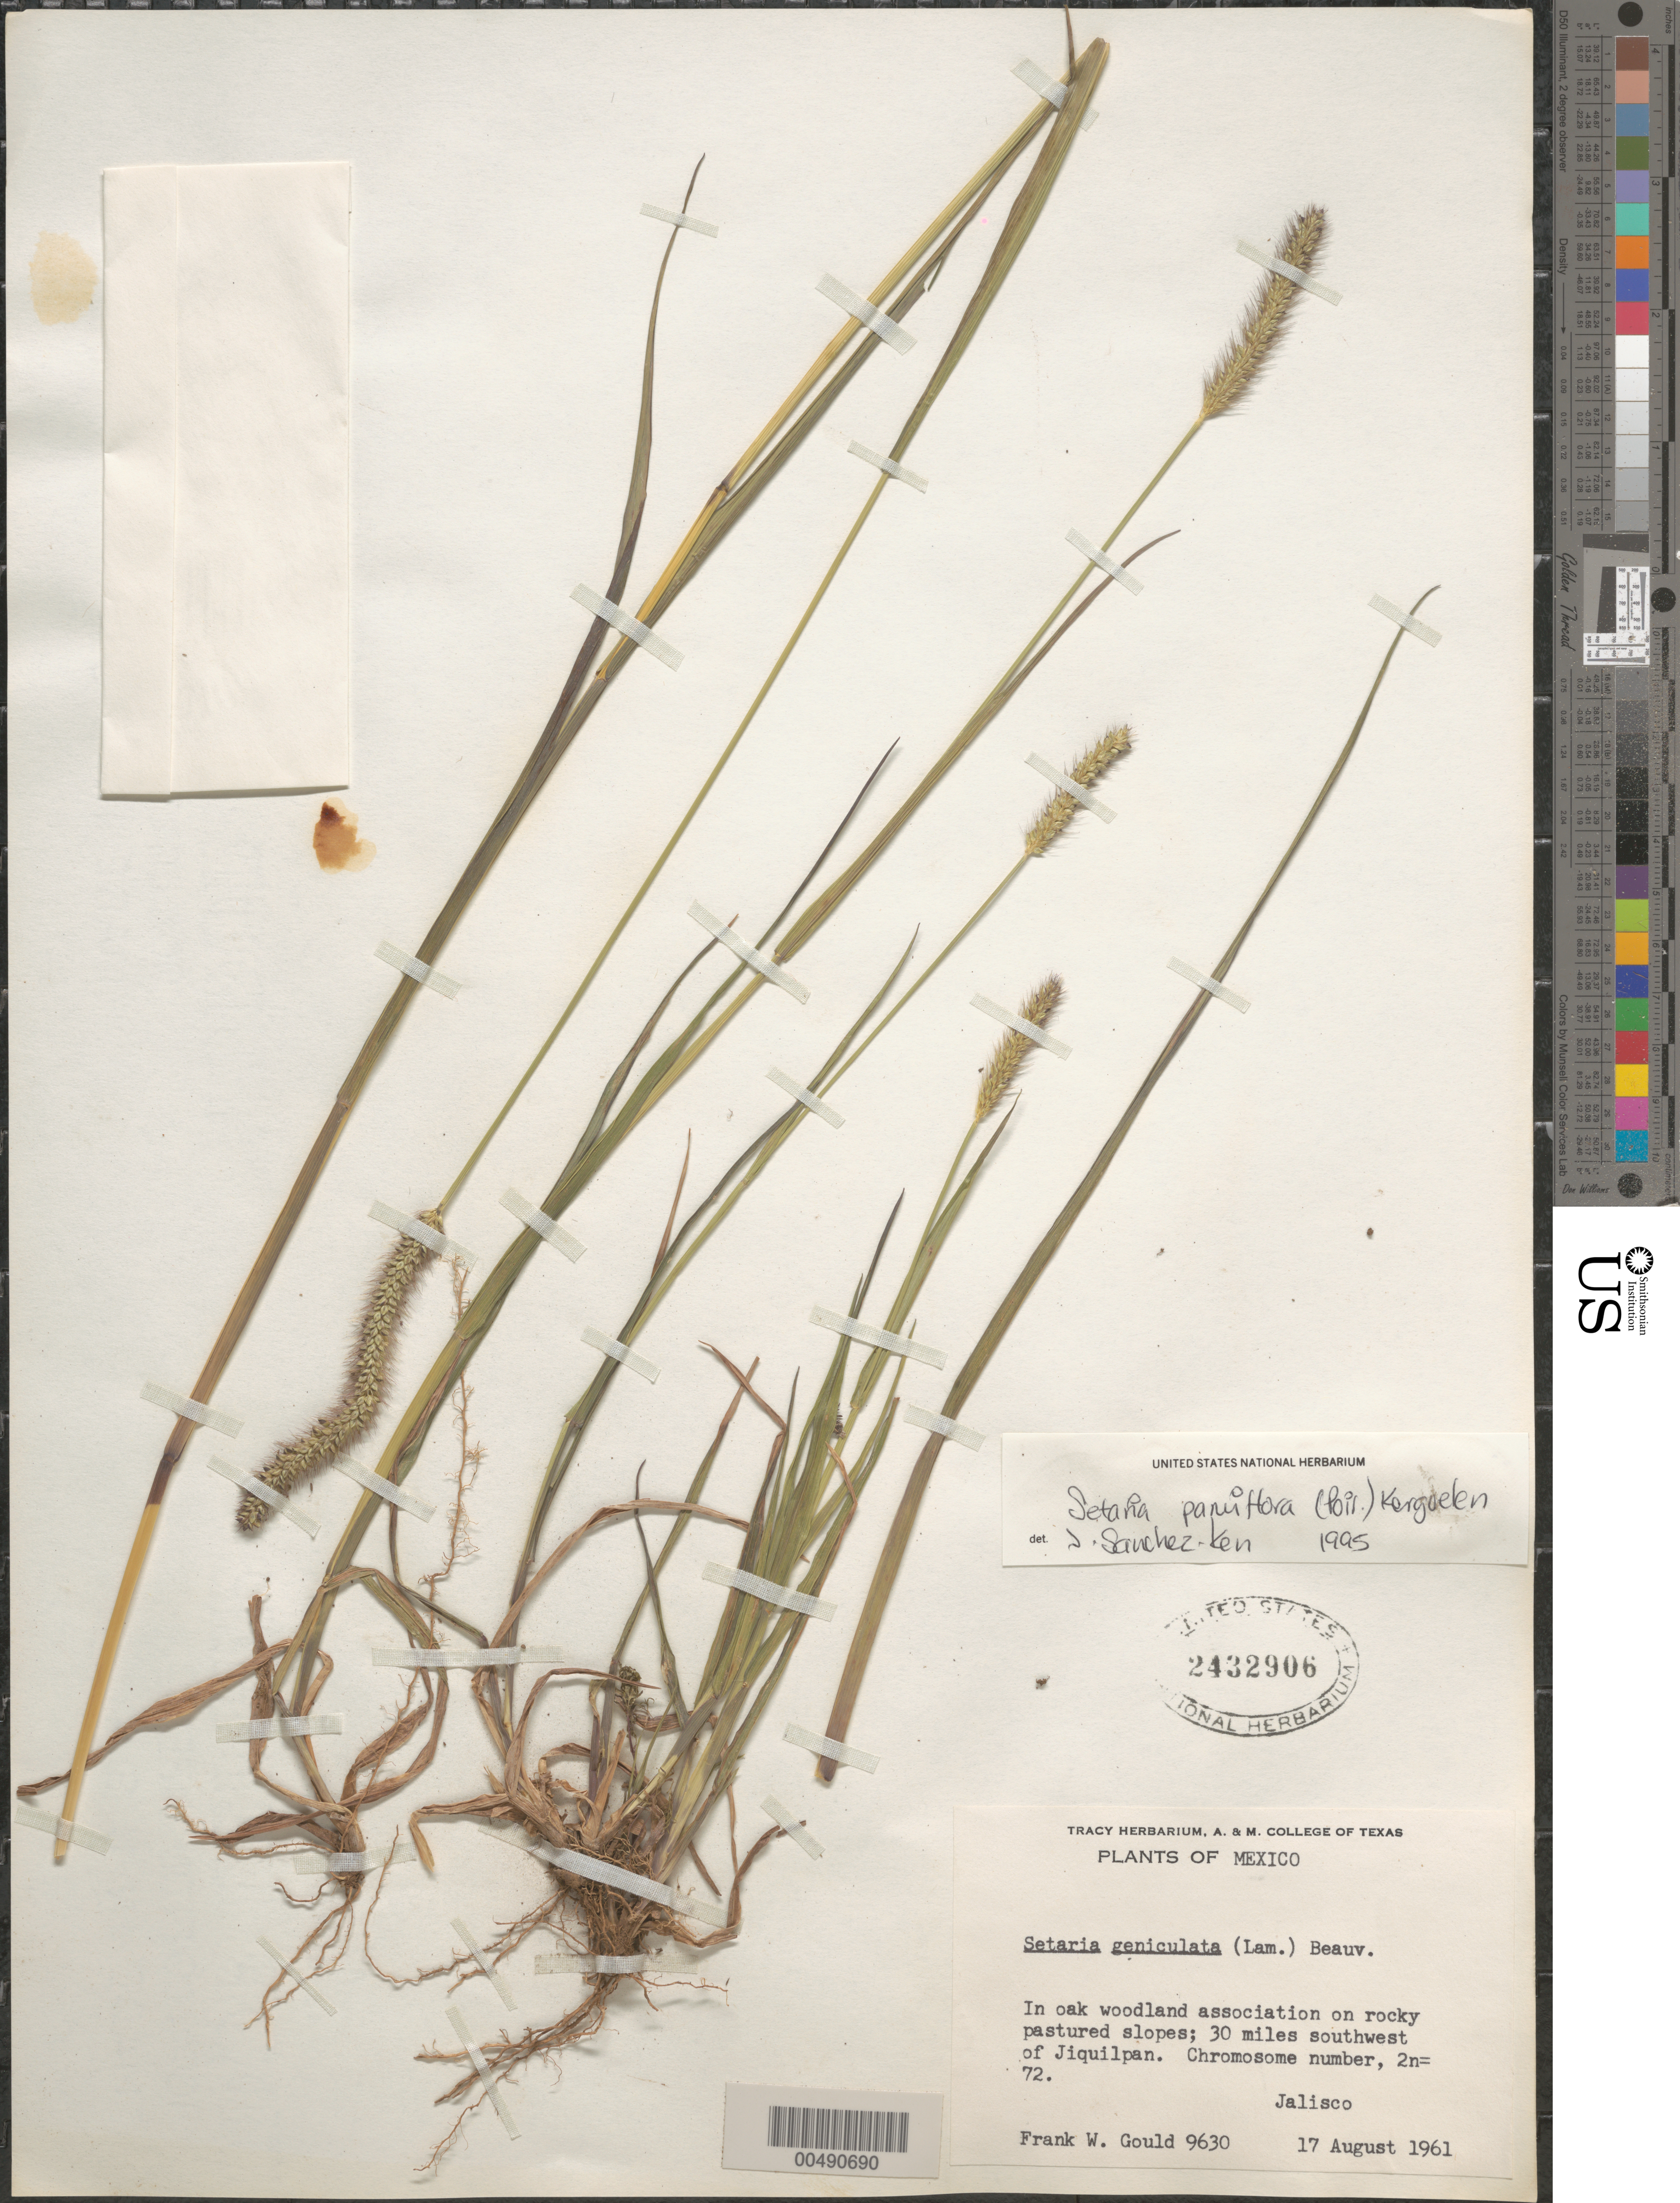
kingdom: Plantae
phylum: Tracheophyta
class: Liliopsida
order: Poales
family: Poaceae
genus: Setaria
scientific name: Setaria parviflora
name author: (Poir.) Kerguélen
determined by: Sánchez-Ken, J. G.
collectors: F. W. Gould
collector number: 9630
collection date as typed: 17 Aug 1961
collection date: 1961-08-17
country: Mexico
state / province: Jalisco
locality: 30 mi SW of Jiquilpan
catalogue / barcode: US 2432906